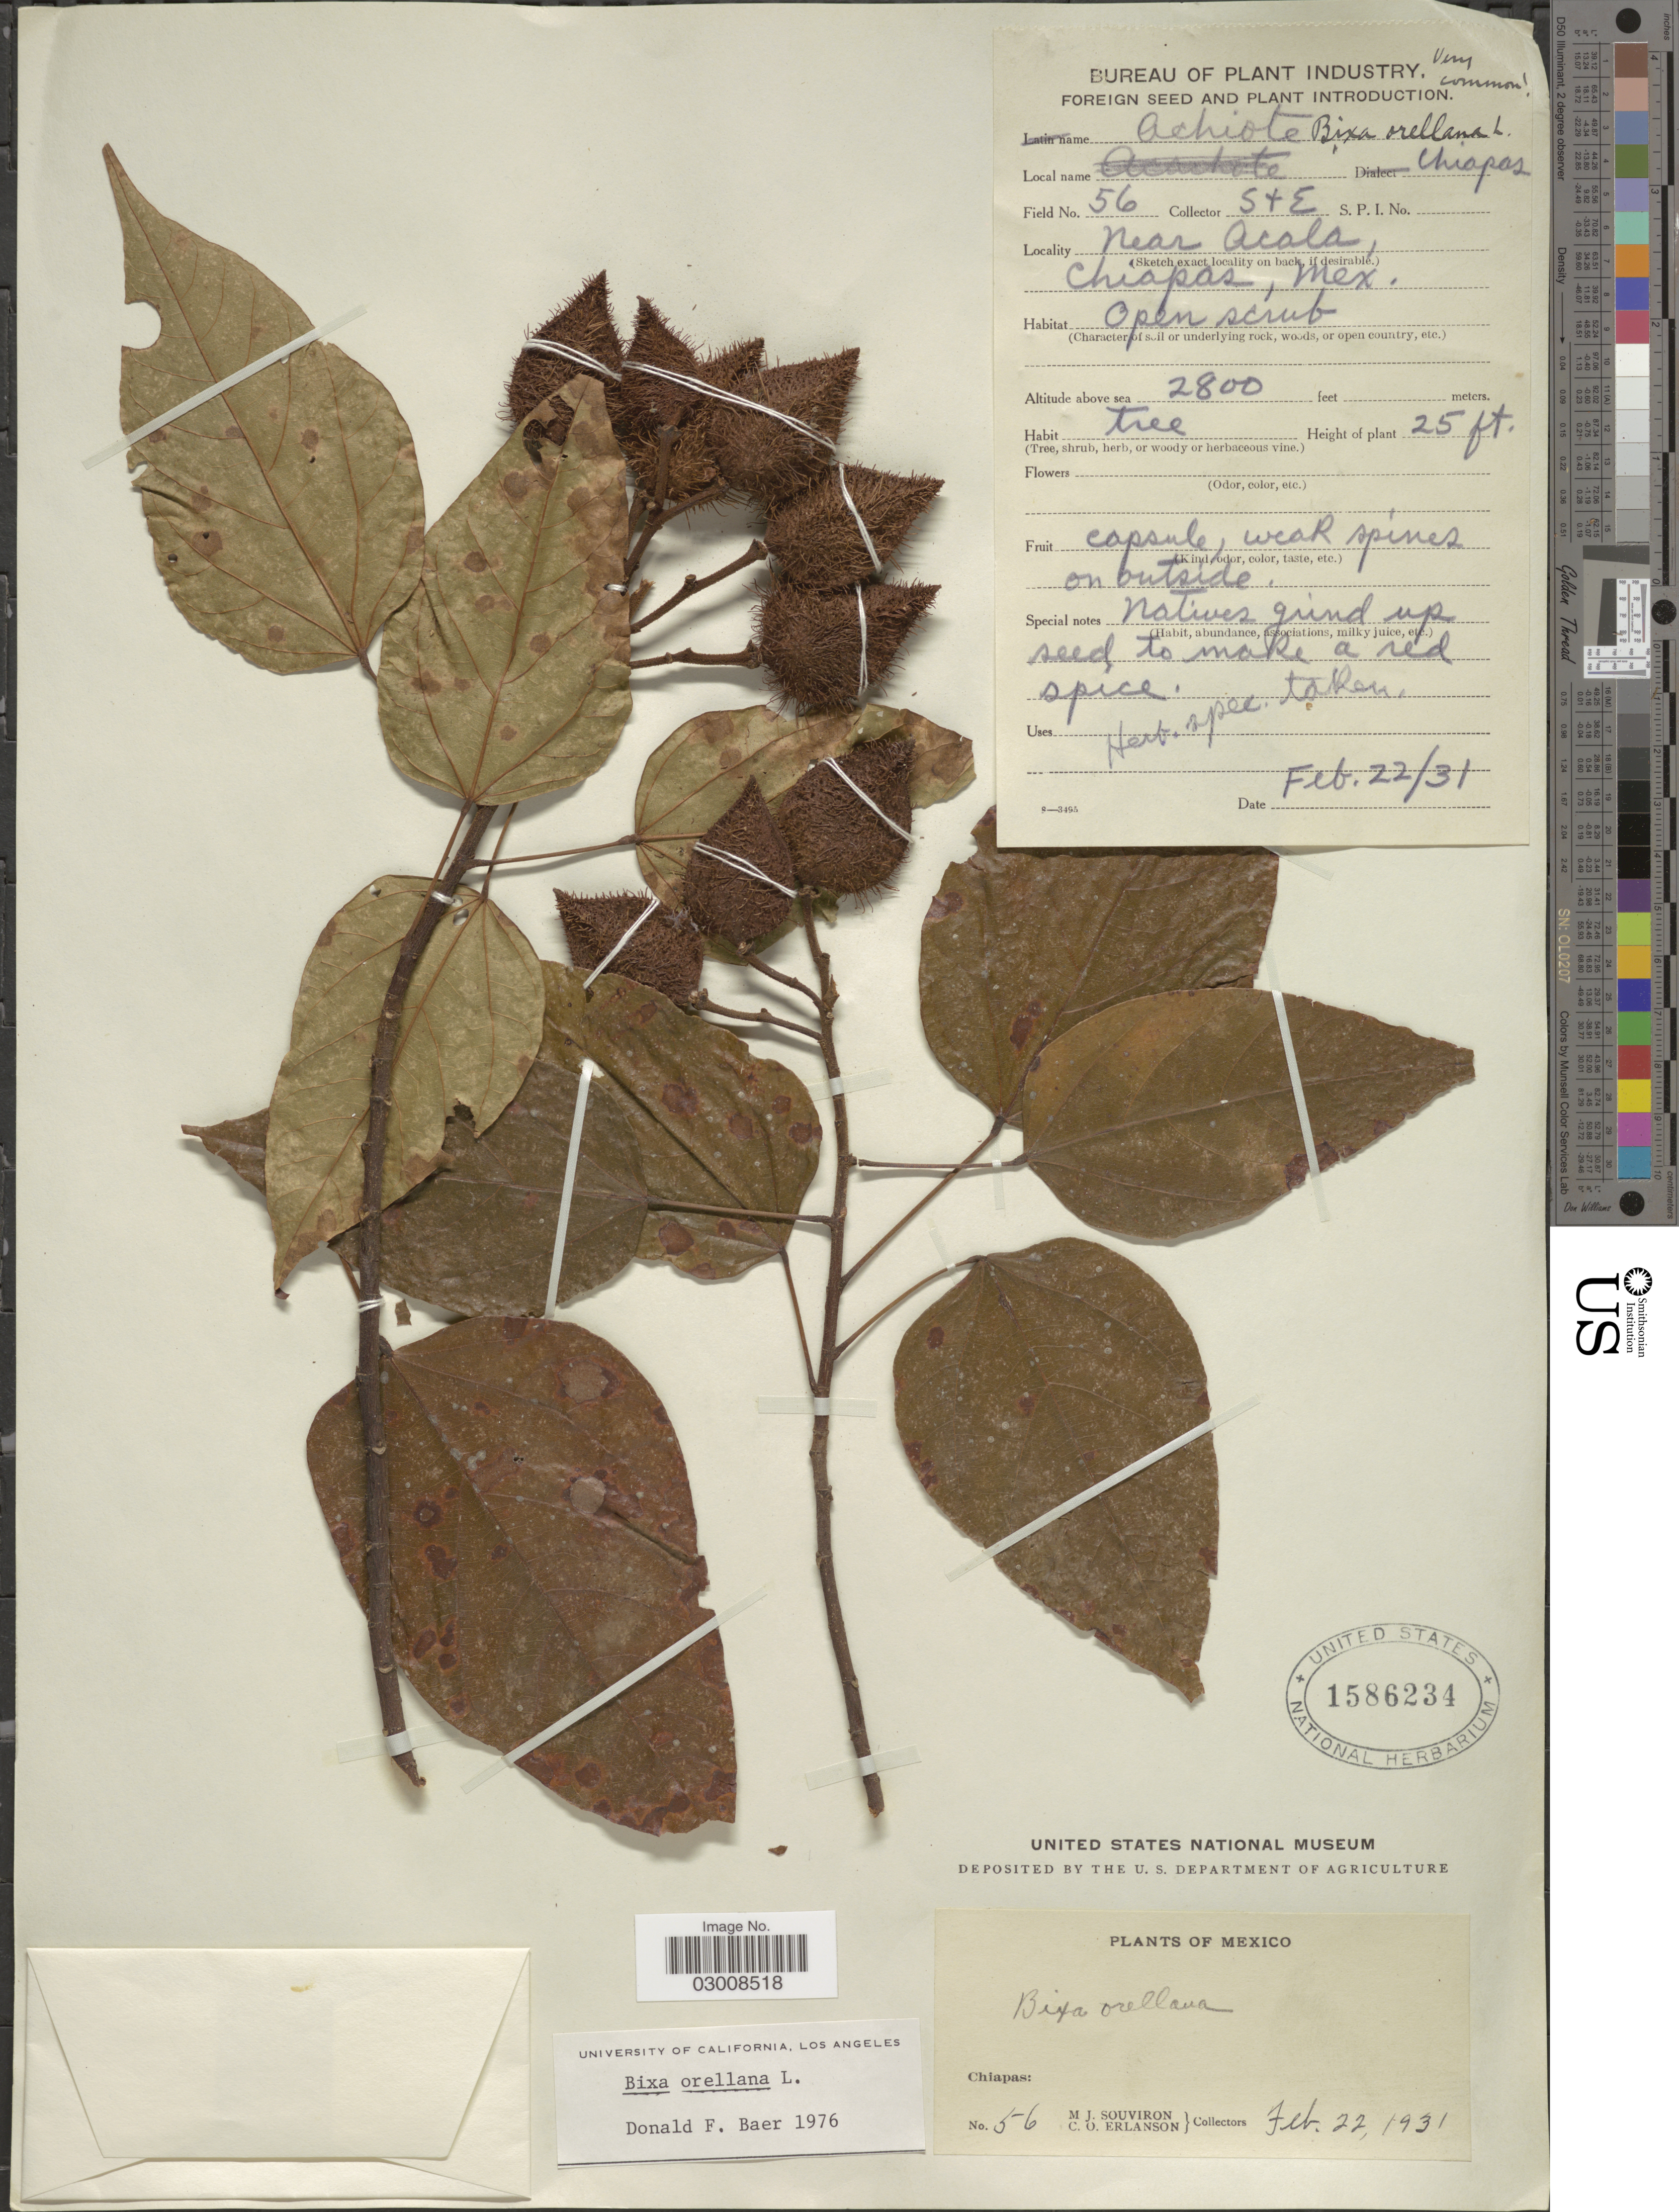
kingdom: Plantae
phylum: Tracheophyta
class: Magnoliopsida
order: Malvales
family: Bixaceae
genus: Bixa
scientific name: Bixa orellana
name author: L.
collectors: M. J. Souviron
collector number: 56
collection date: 1931-02-22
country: Mexico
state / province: Chiapas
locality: Near Acala.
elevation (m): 853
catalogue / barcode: US 1586234